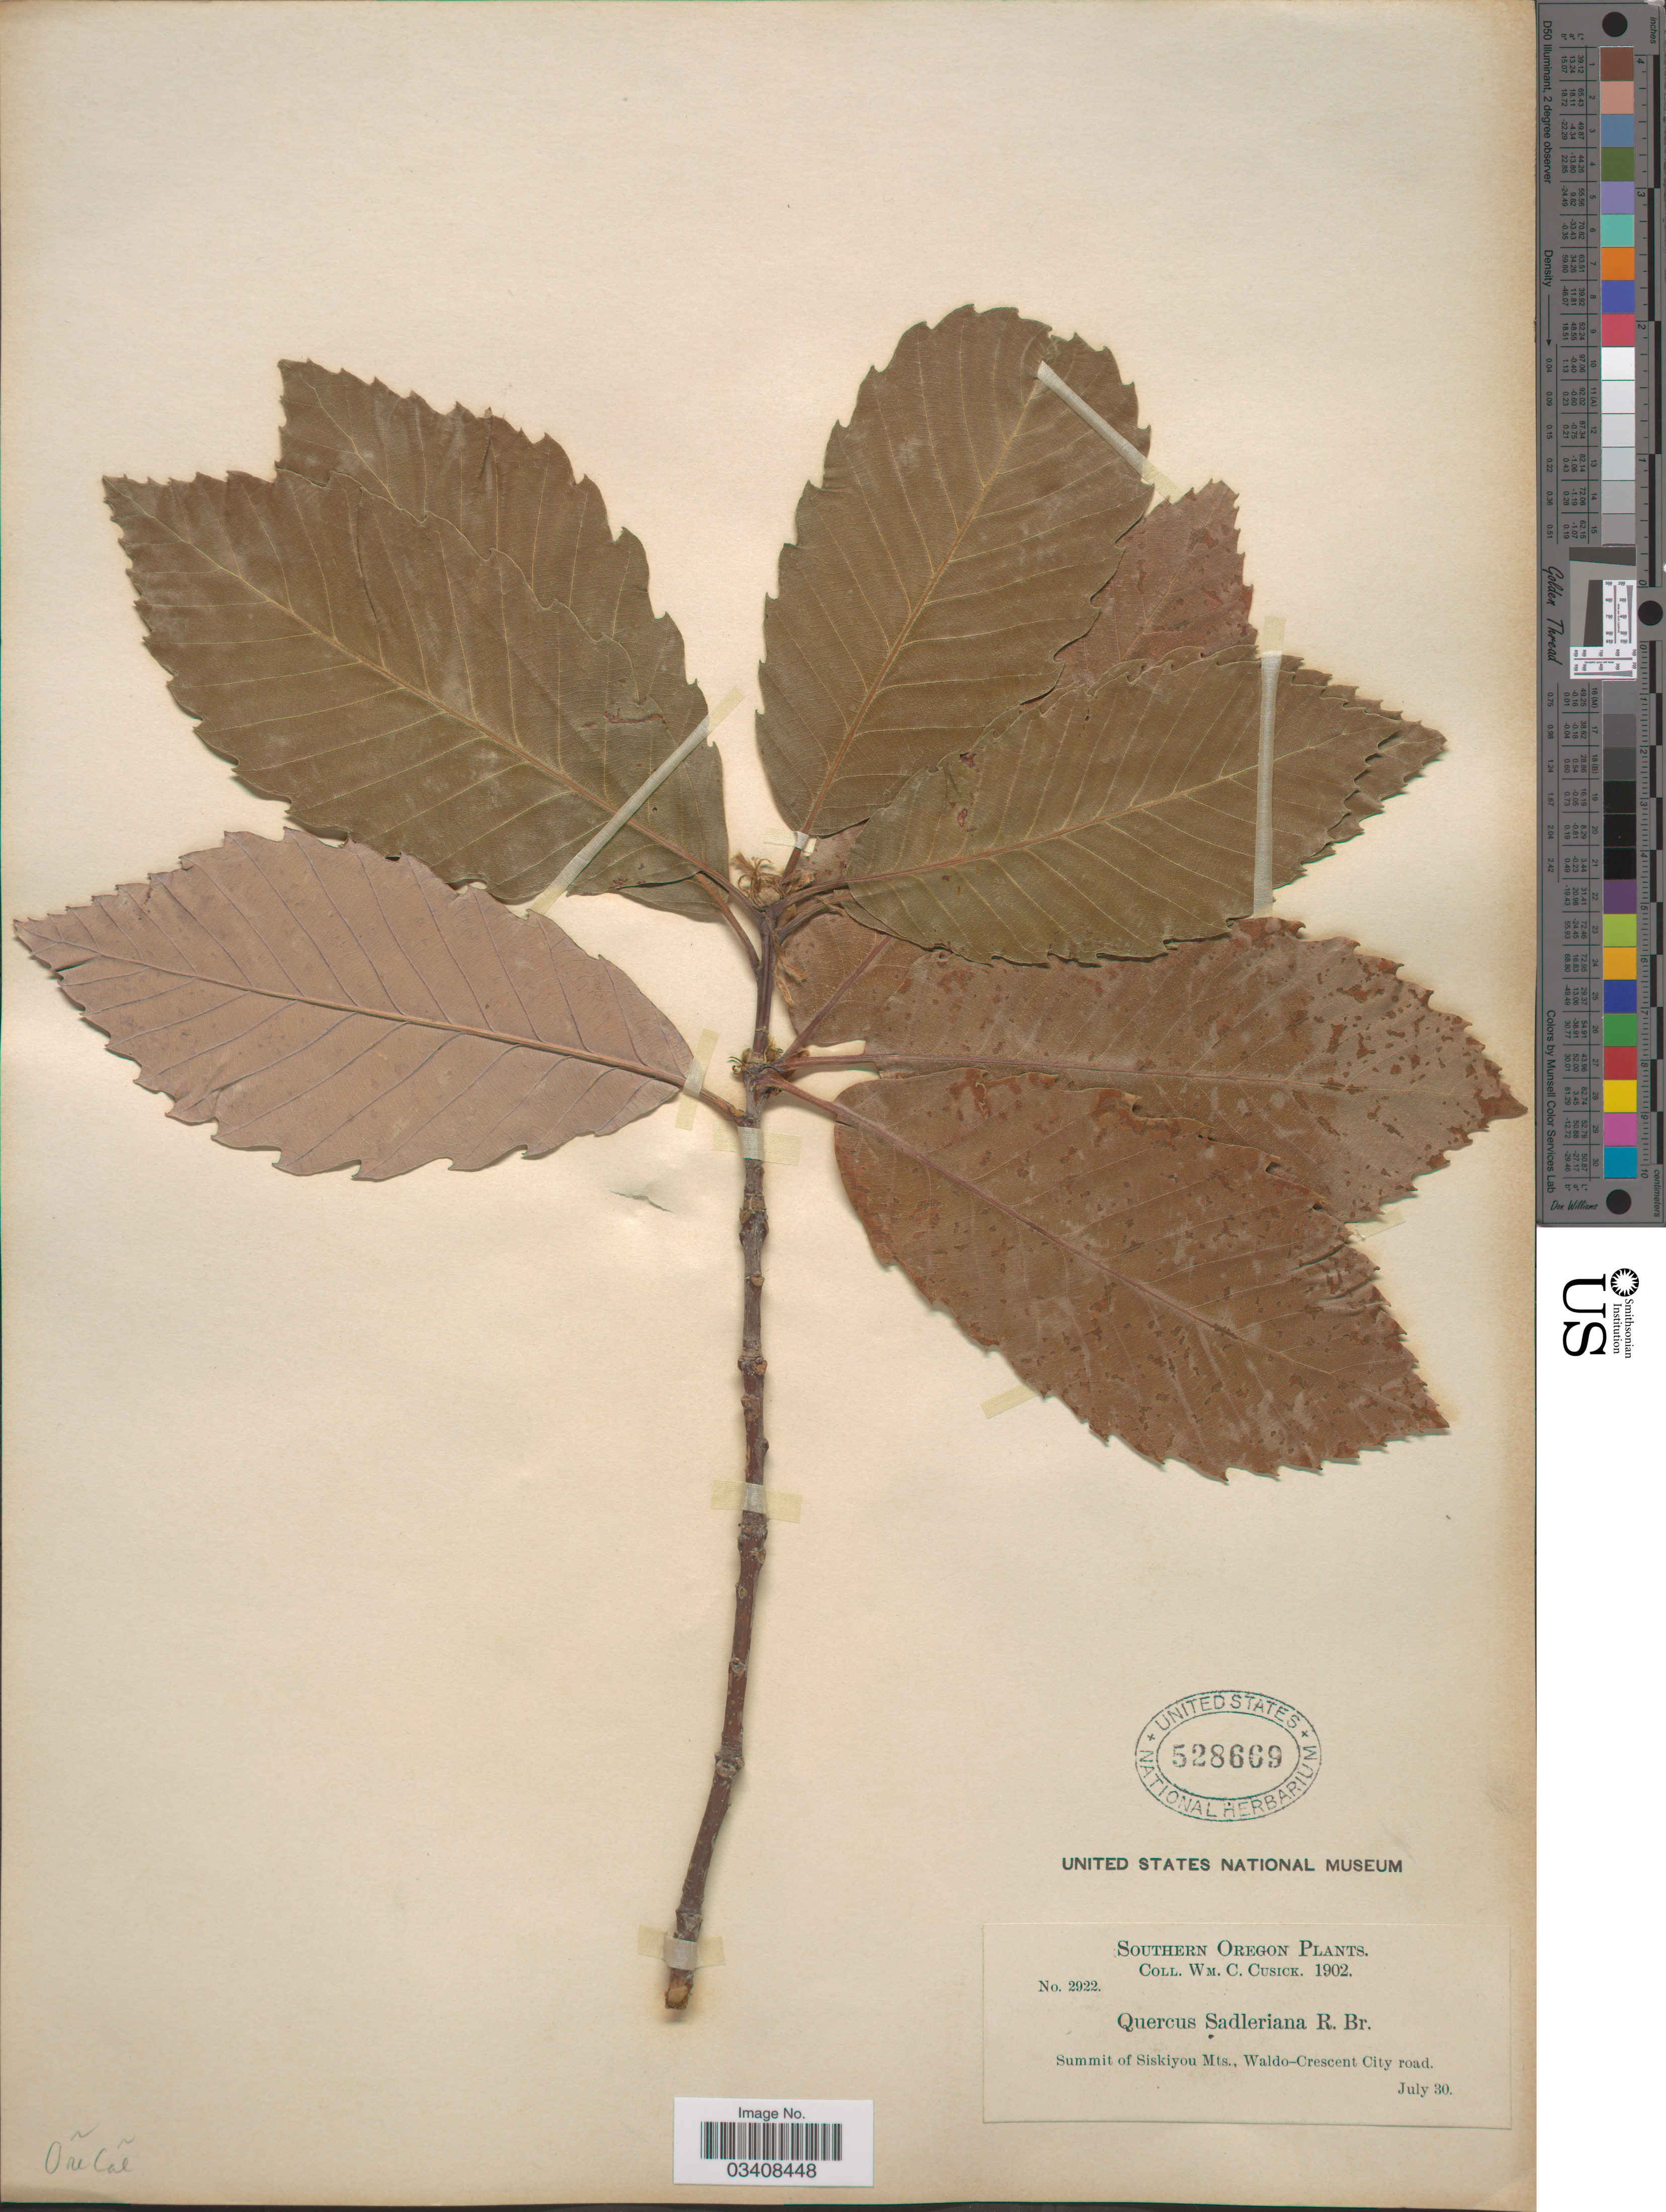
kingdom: Plantae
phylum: Tracheophyta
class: Magnoliopsida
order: Fagales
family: Fagaceae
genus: Quercus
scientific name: Quercus sadleriana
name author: R. Br.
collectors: W. C. Cusick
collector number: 2922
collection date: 1902-07-30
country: United States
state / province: Oregon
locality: Southern Oregon. Summit of Siskiyou Mts., Waldo-Crescent City road.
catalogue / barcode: US 528669